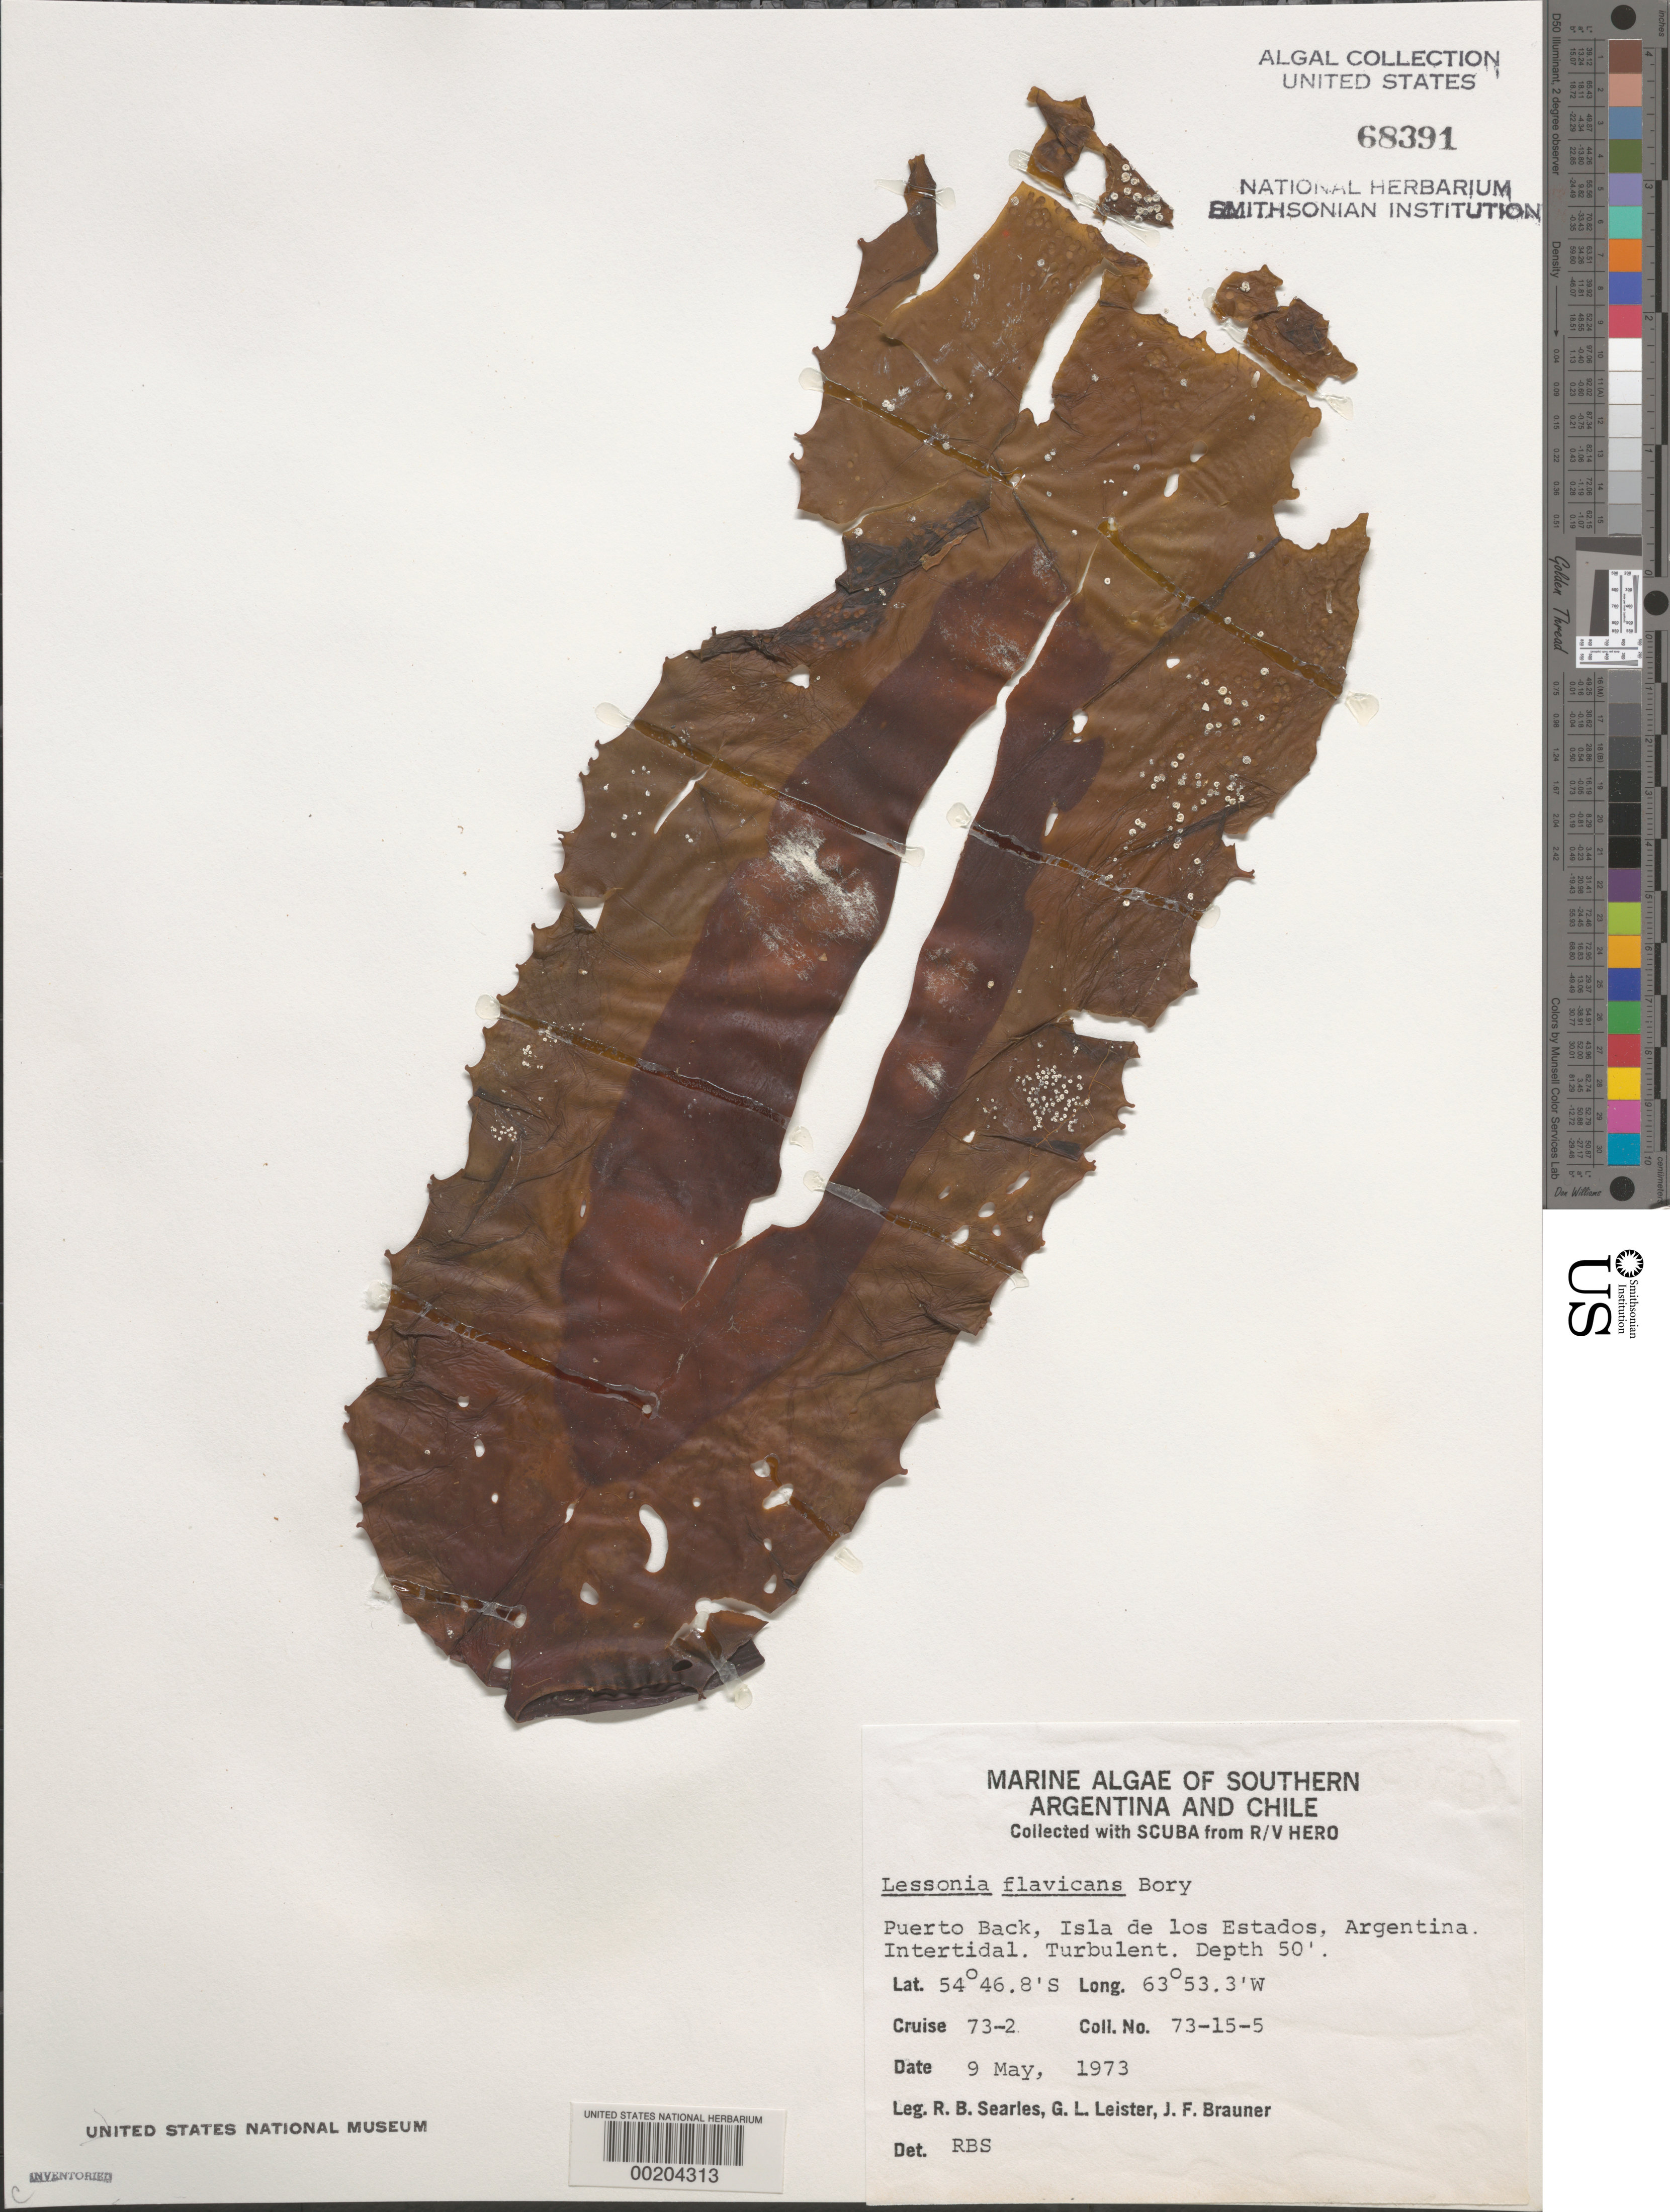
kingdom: Chromista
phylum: Ochrophyta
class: Phaeophyceae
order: Laminariales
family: Lessoniaceae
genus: Lessonia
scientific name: Lessonia flavicans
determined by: Searles, R. B.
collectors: R. Searles, G. Leister & J. F. Brauner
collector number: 73-15-5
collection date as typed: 09 May 1973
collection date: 1973-05-09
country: Argentina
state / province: Tierra del Fuego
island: Isla de los Estados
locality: Puerto Back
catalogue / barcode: US 68391